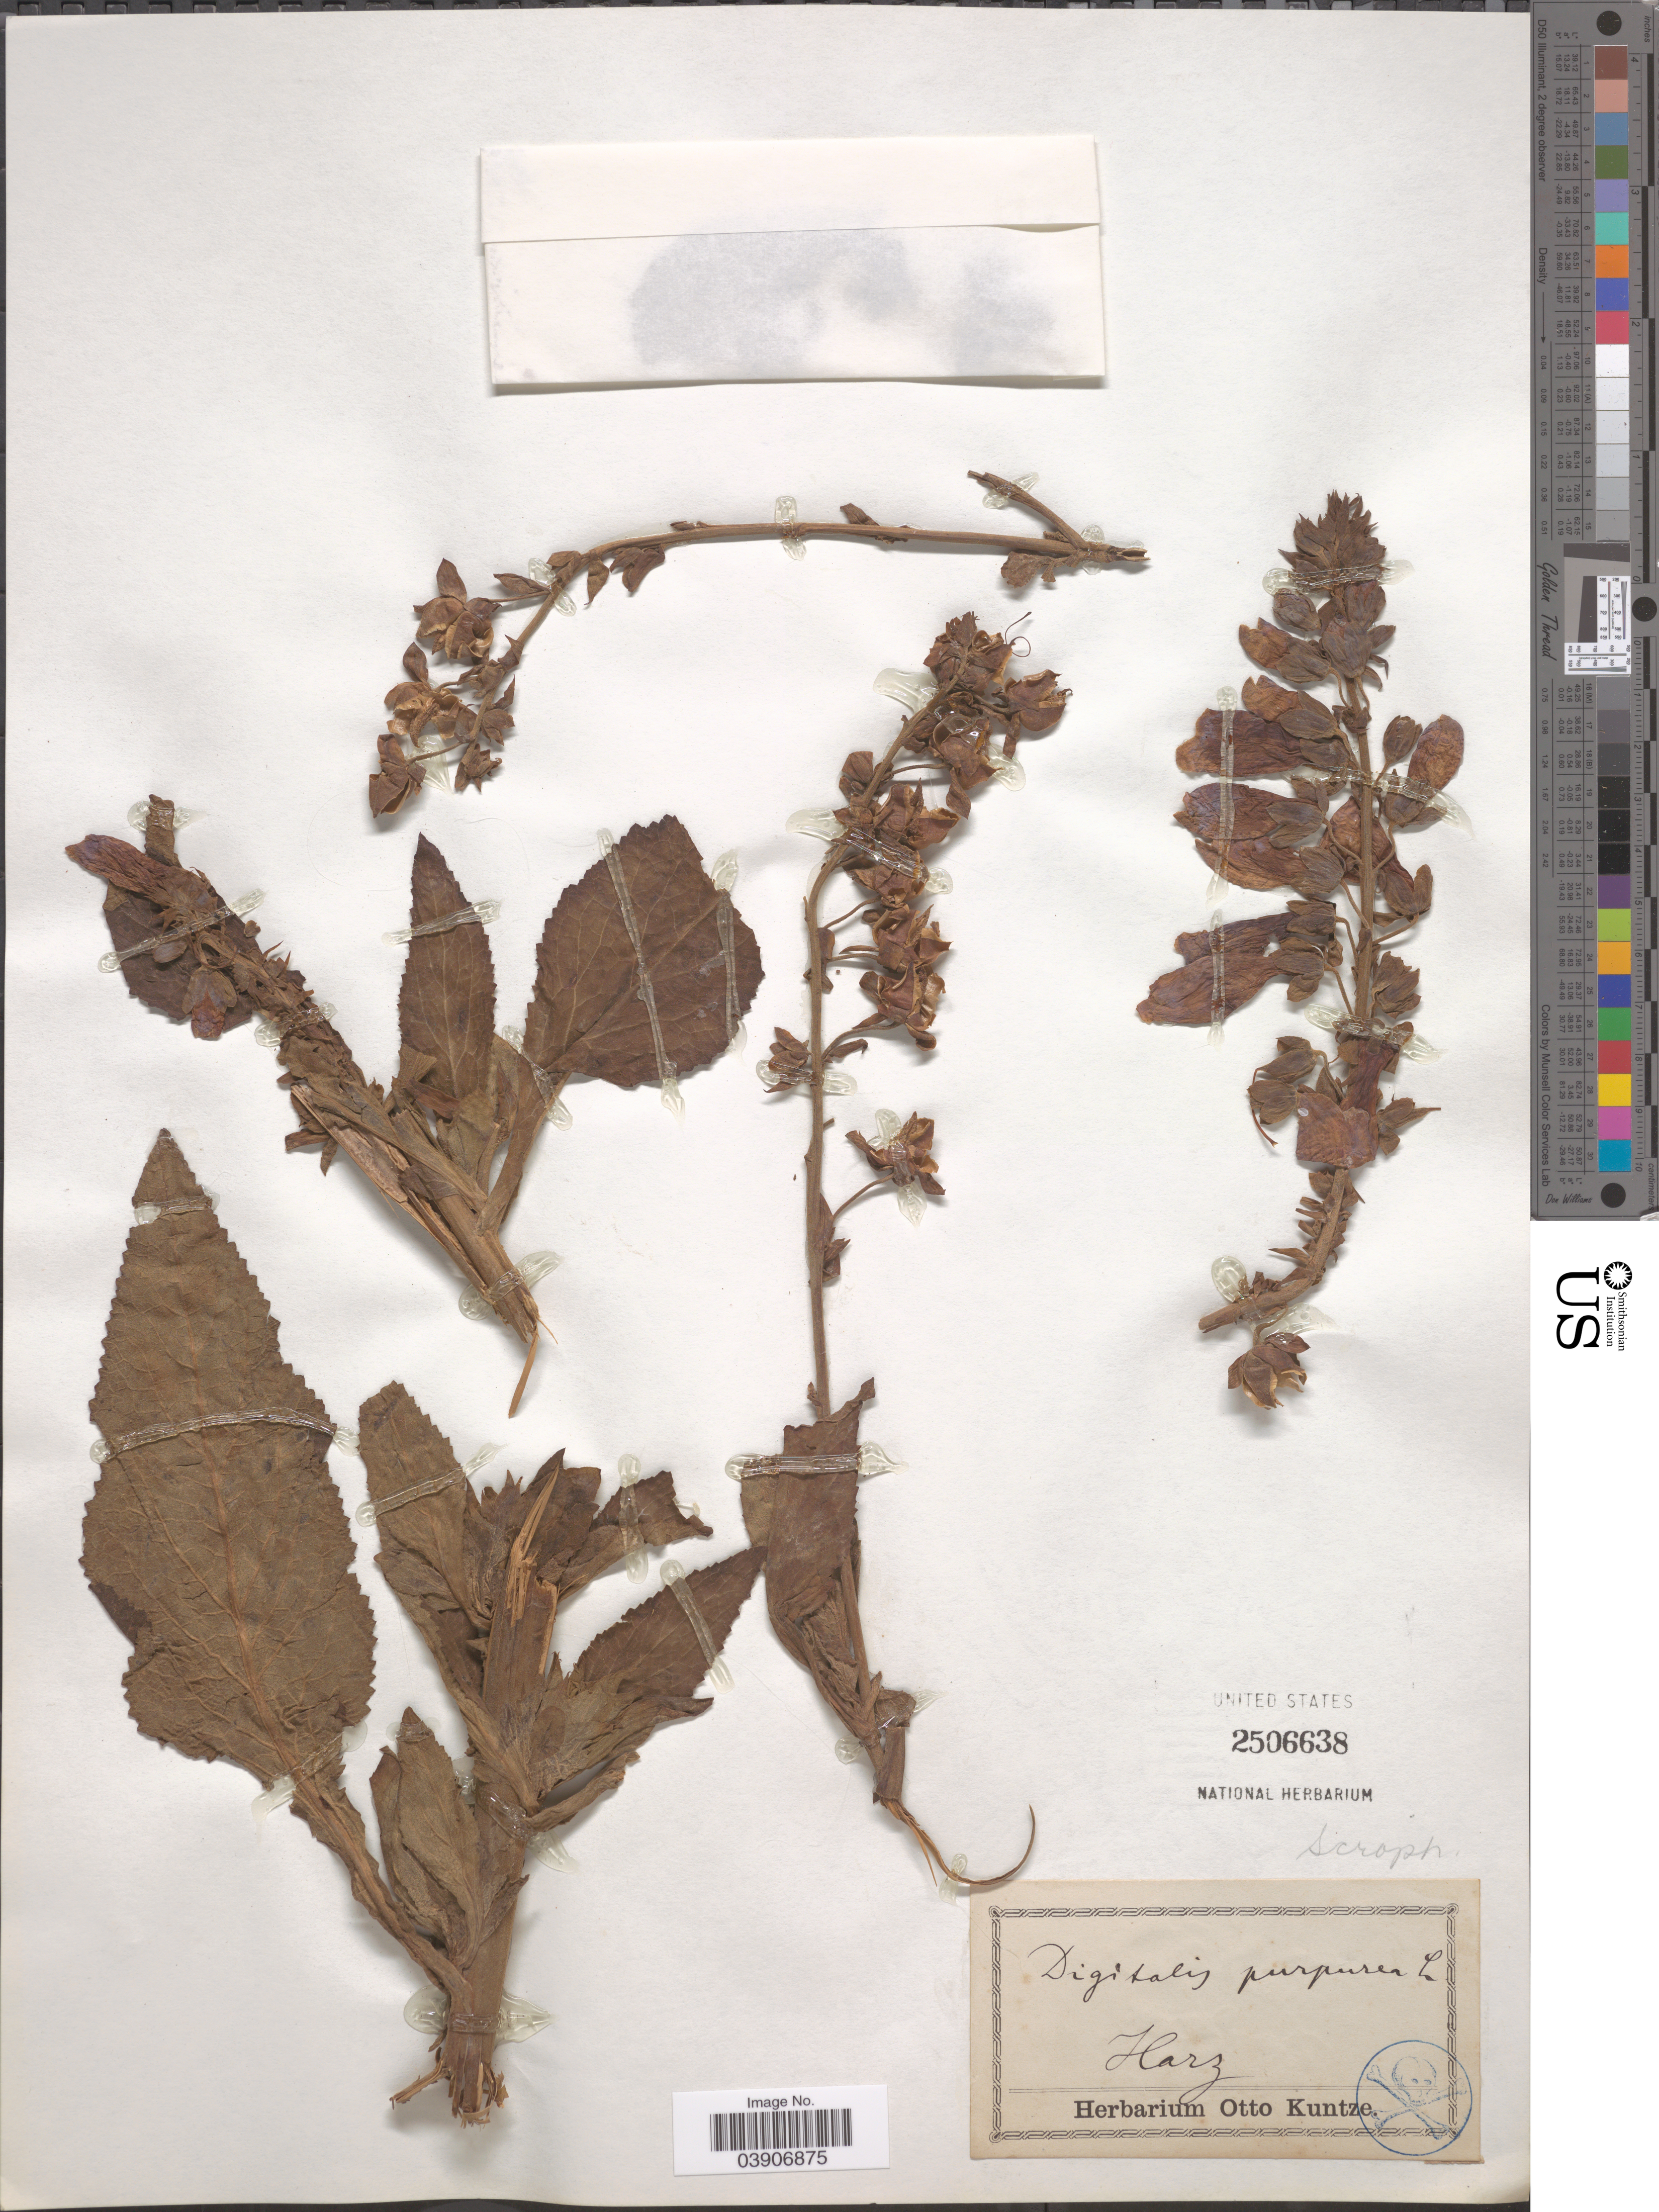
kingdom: Plantae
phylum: Tracheophyta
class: Magnoliopsida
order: Lamiales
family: Plantaginaceae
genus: Digitalis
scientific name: Digitalis purpurea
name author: L.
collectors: -. Harz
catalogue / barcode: US 2506638